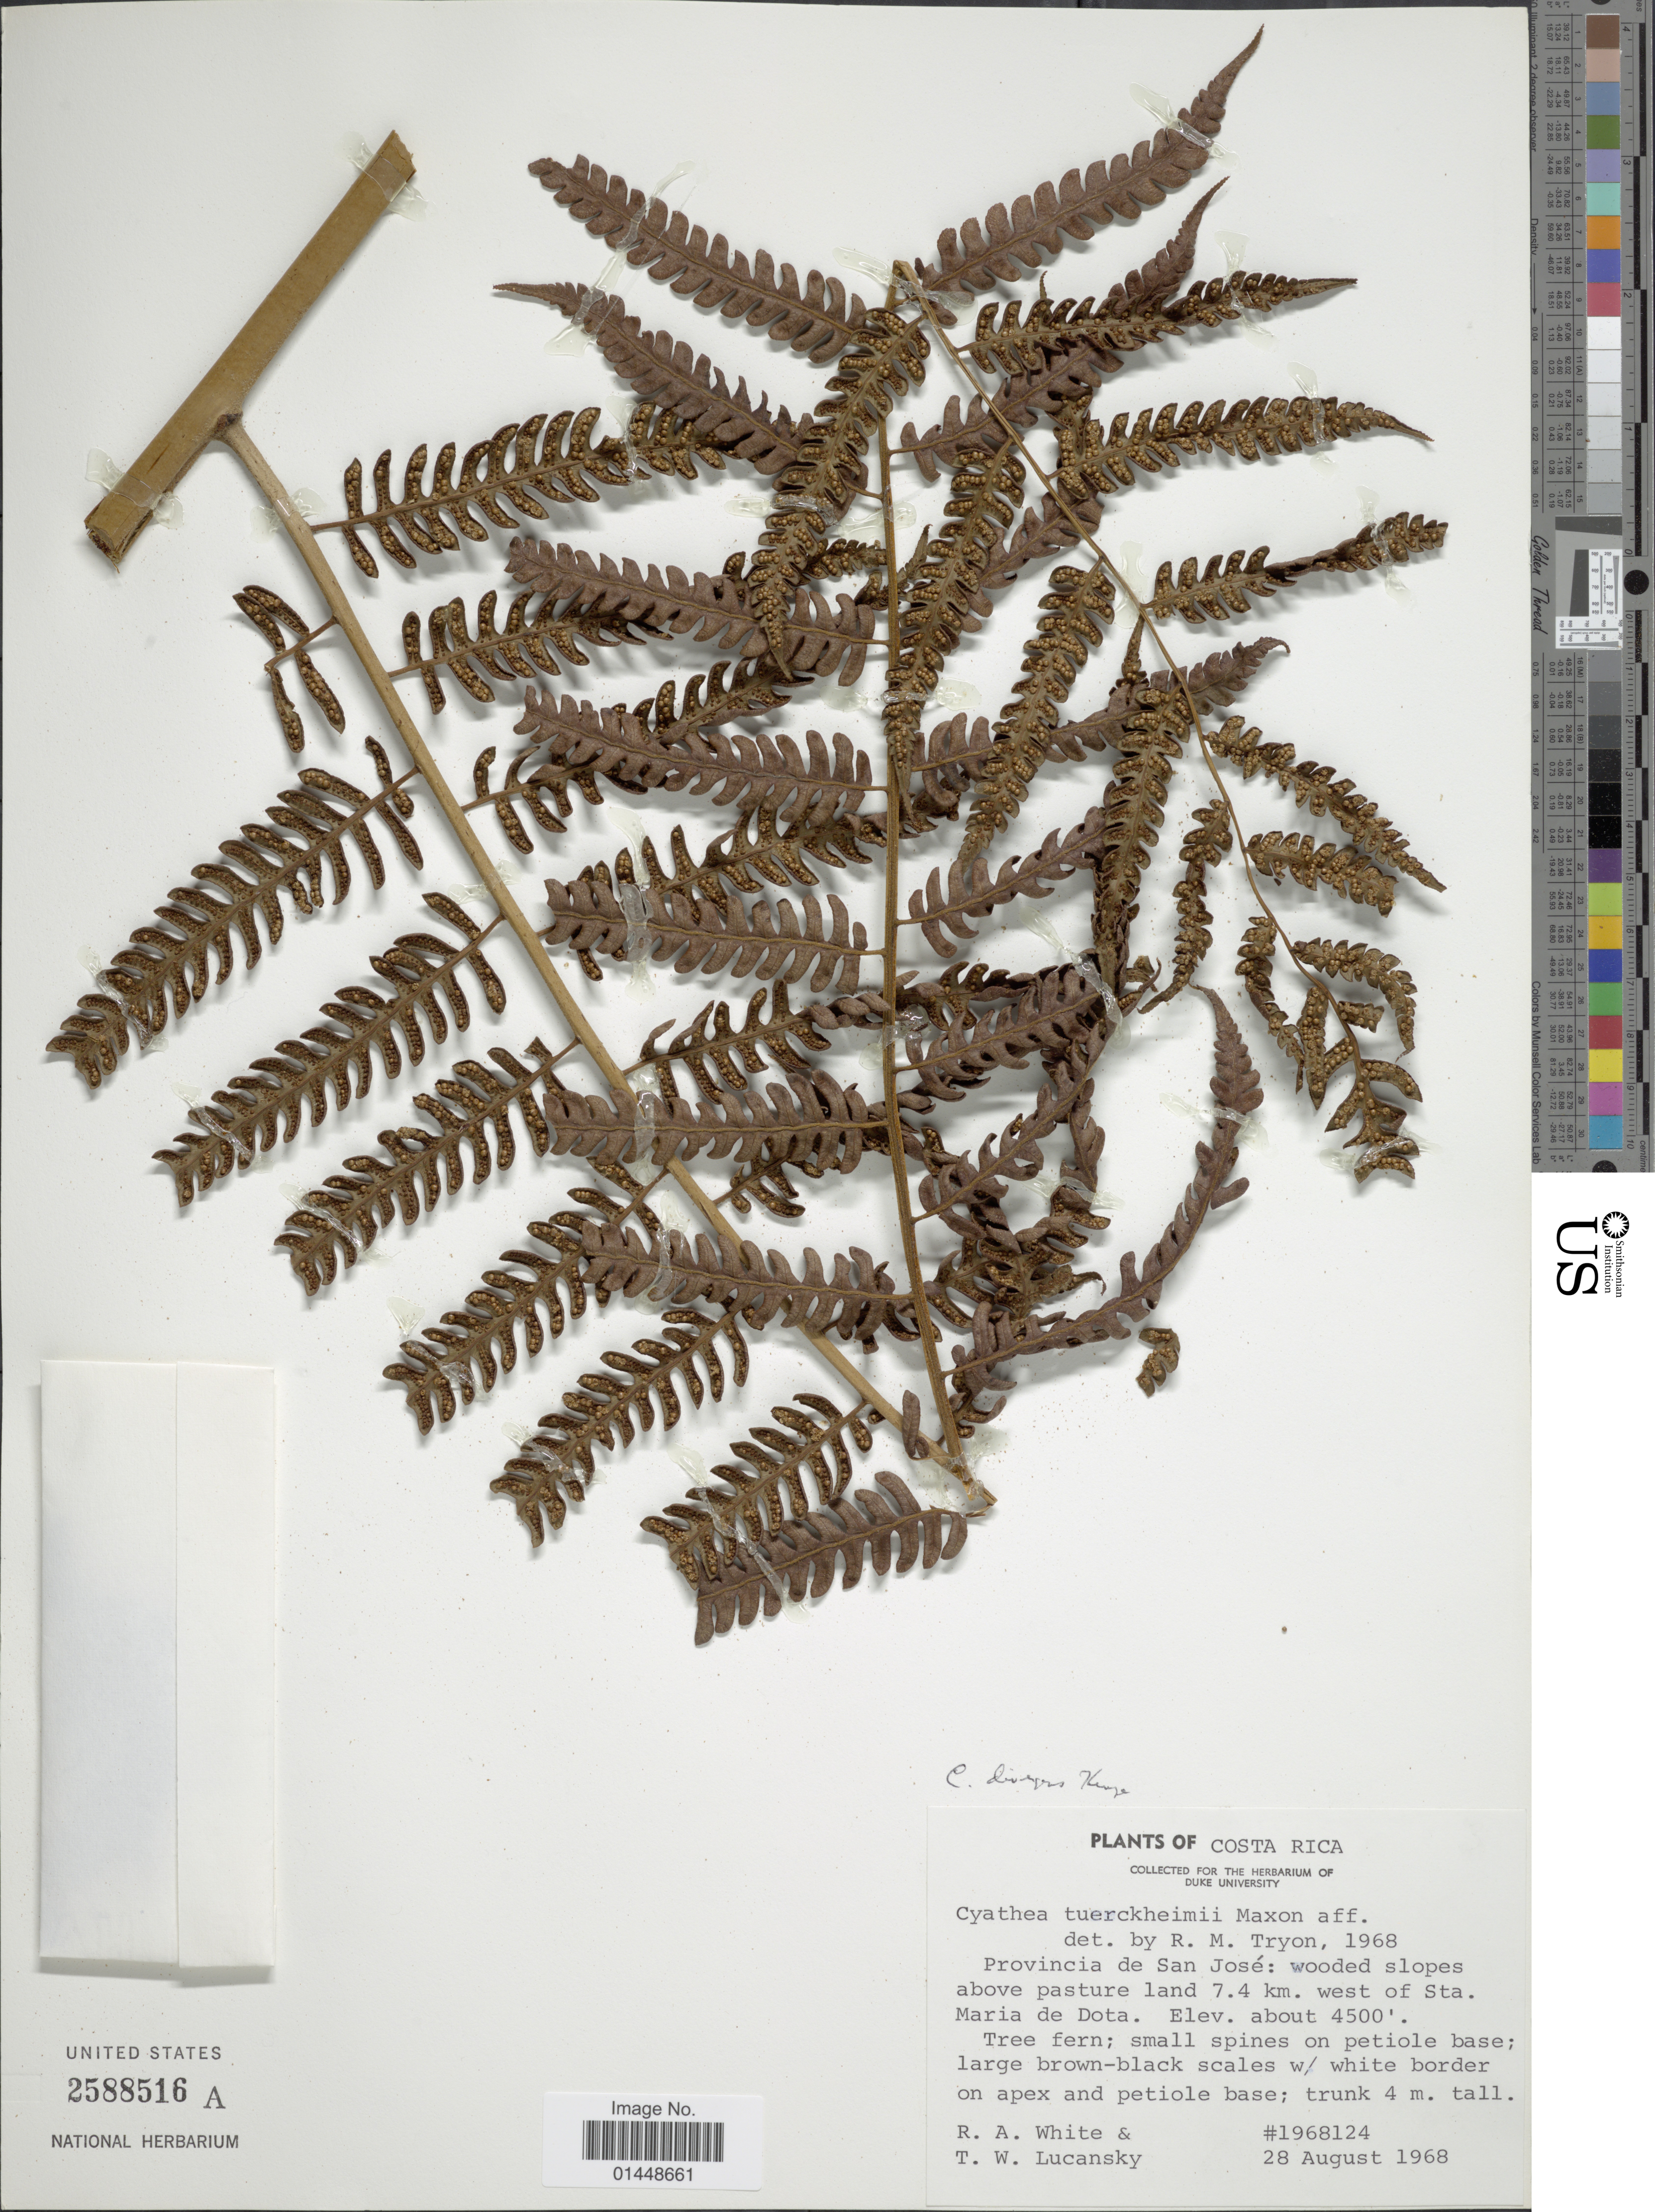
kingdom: Plantae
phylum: Tracheophyta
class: Polypodiopsida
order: Cyatheales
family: Cyatheaceae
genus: Cyathea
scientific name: Cyathea divergens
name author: Kunze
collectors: R. A. White & T. Lucansky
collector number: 1968124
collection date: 1968-08-28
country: Costa Rica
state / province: San José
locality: Provincia de San José: wooded slopes above pasture land 7.4 km. west of Sta. Maria de Dota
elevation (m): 1372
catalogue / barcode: US 2588516A